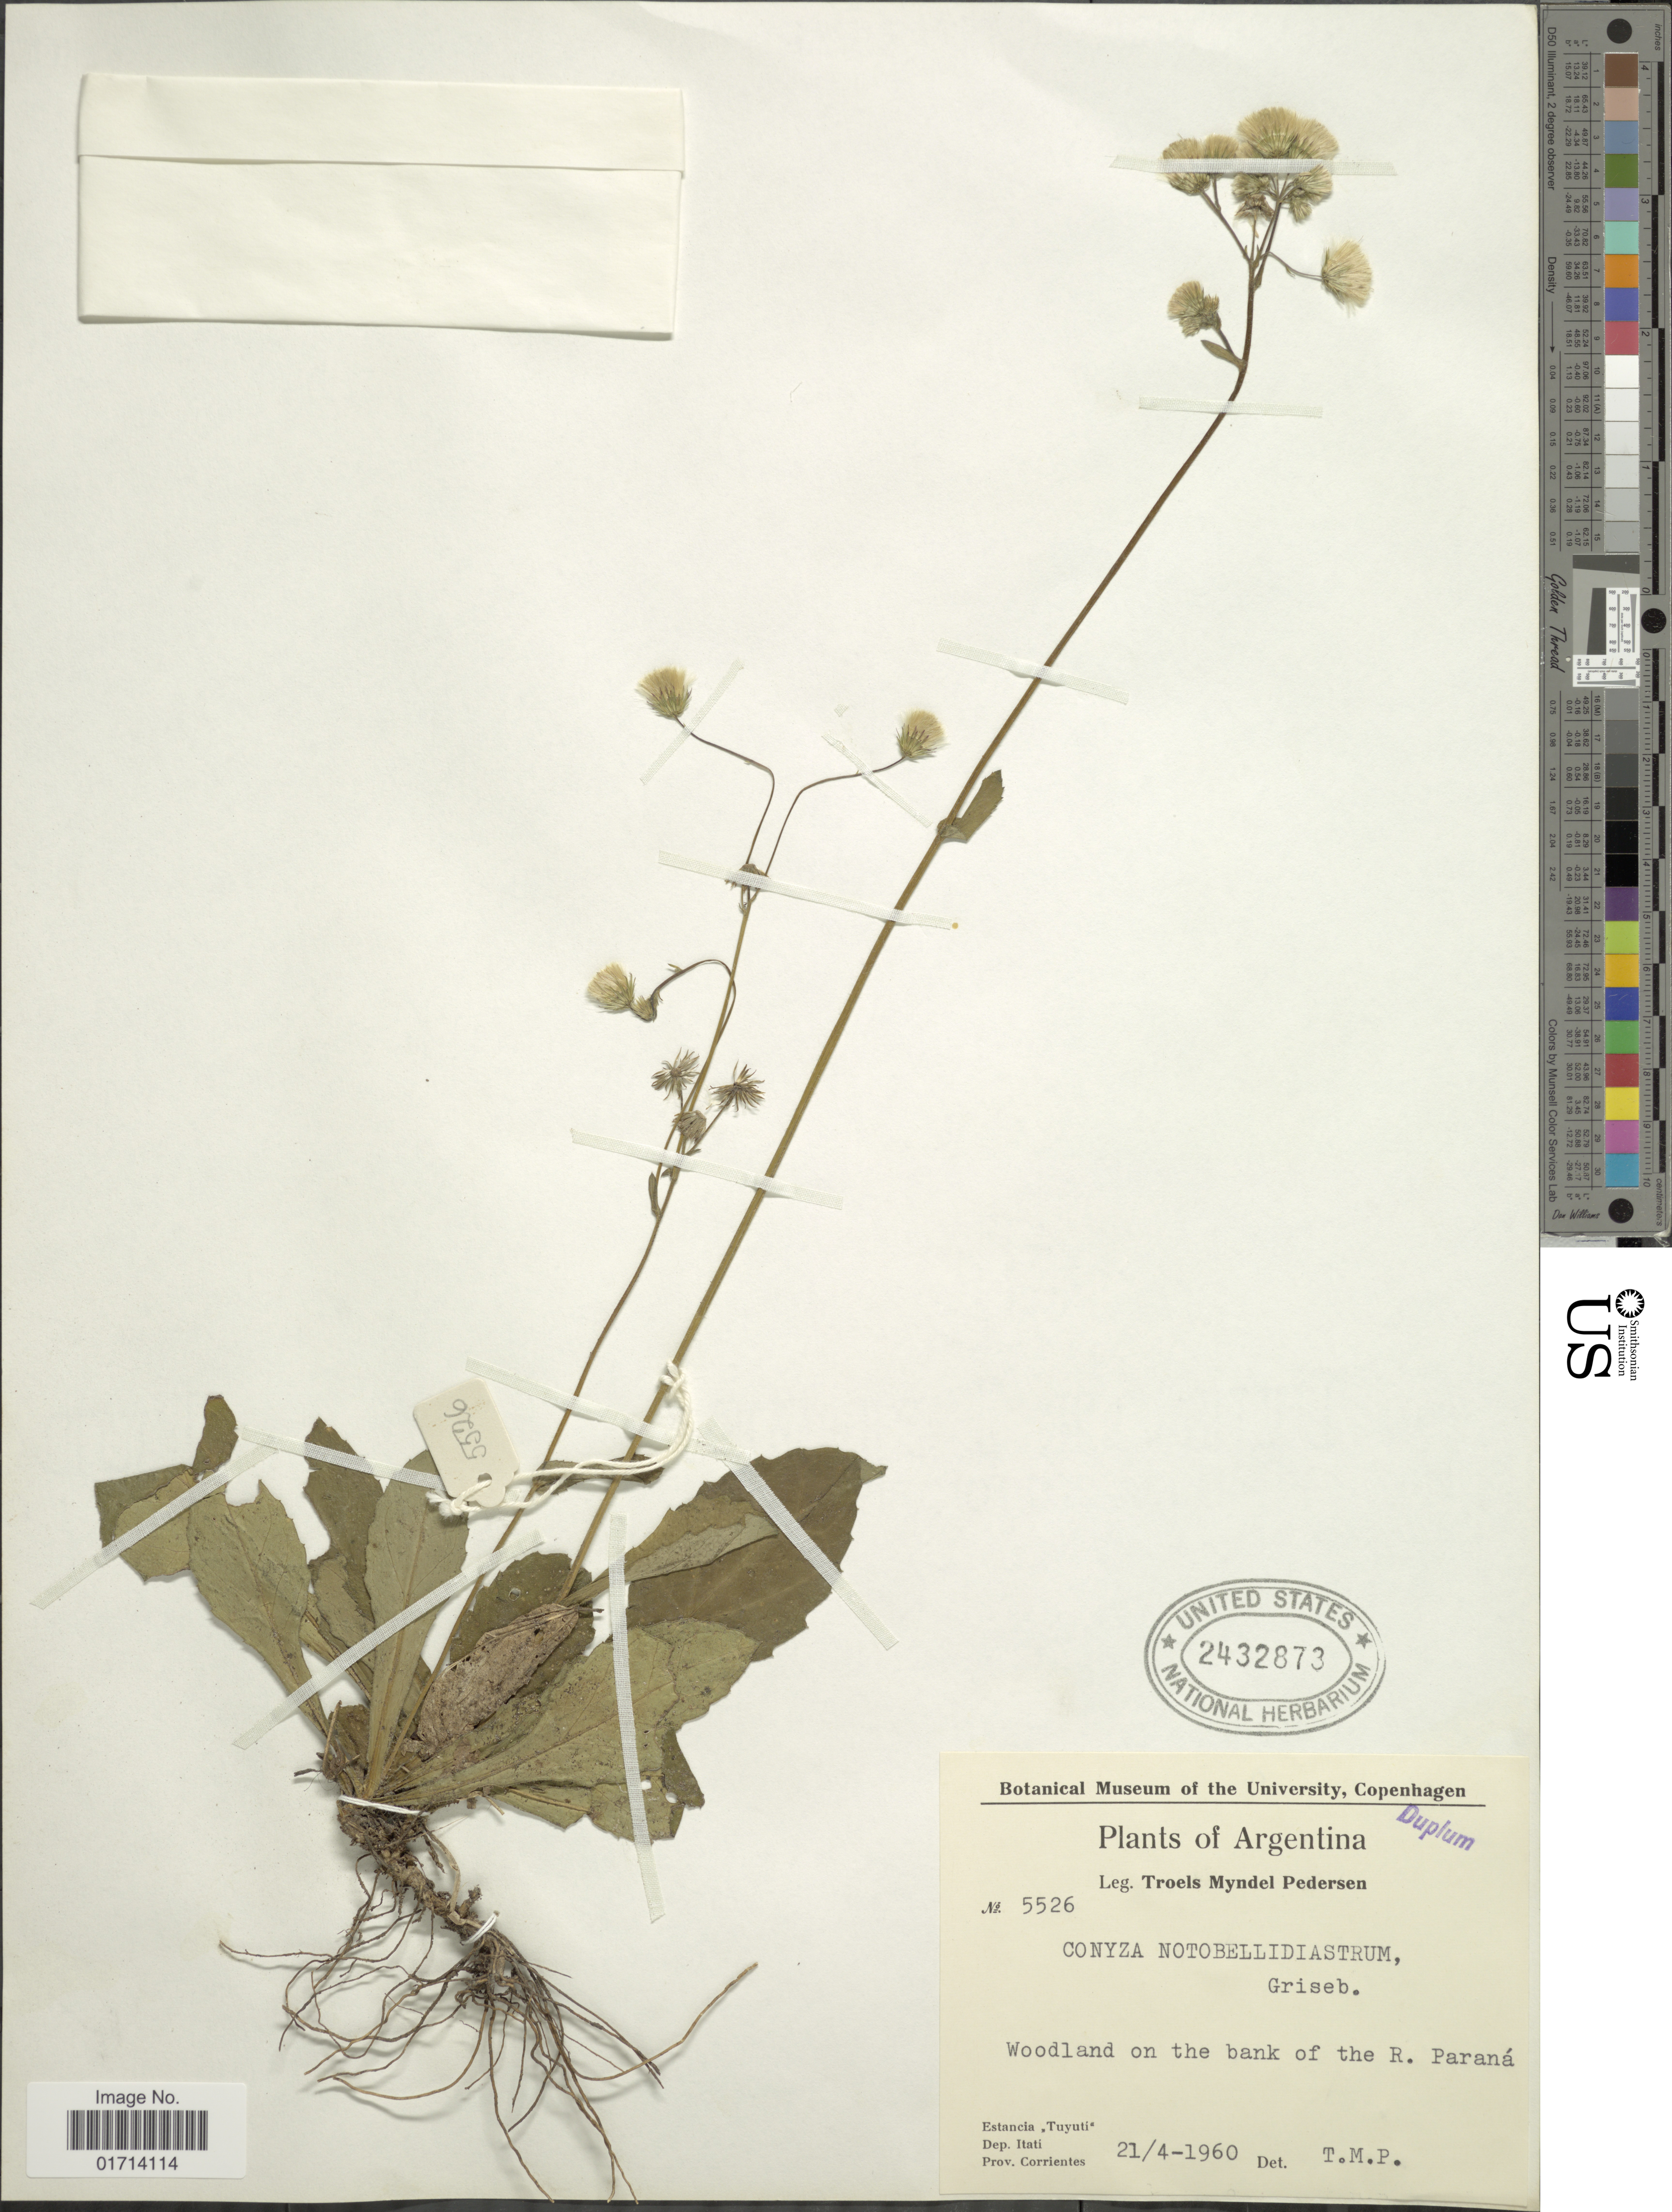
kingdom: Plantae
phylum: Tracheophyta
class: Magnoliopsida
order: Asterales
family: Asteraceae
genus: Podocoma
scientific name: Podocoma notobellidiastrum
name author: (Griseb.) G.L. Nesom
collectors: T. Pederson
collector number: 5526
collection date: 1960-04-24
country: Argentina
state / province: Corrientes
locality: Woodland on the bank of the R. Parana, Estancia Tuyuti. Dep. Itati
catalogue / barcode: US 2432873